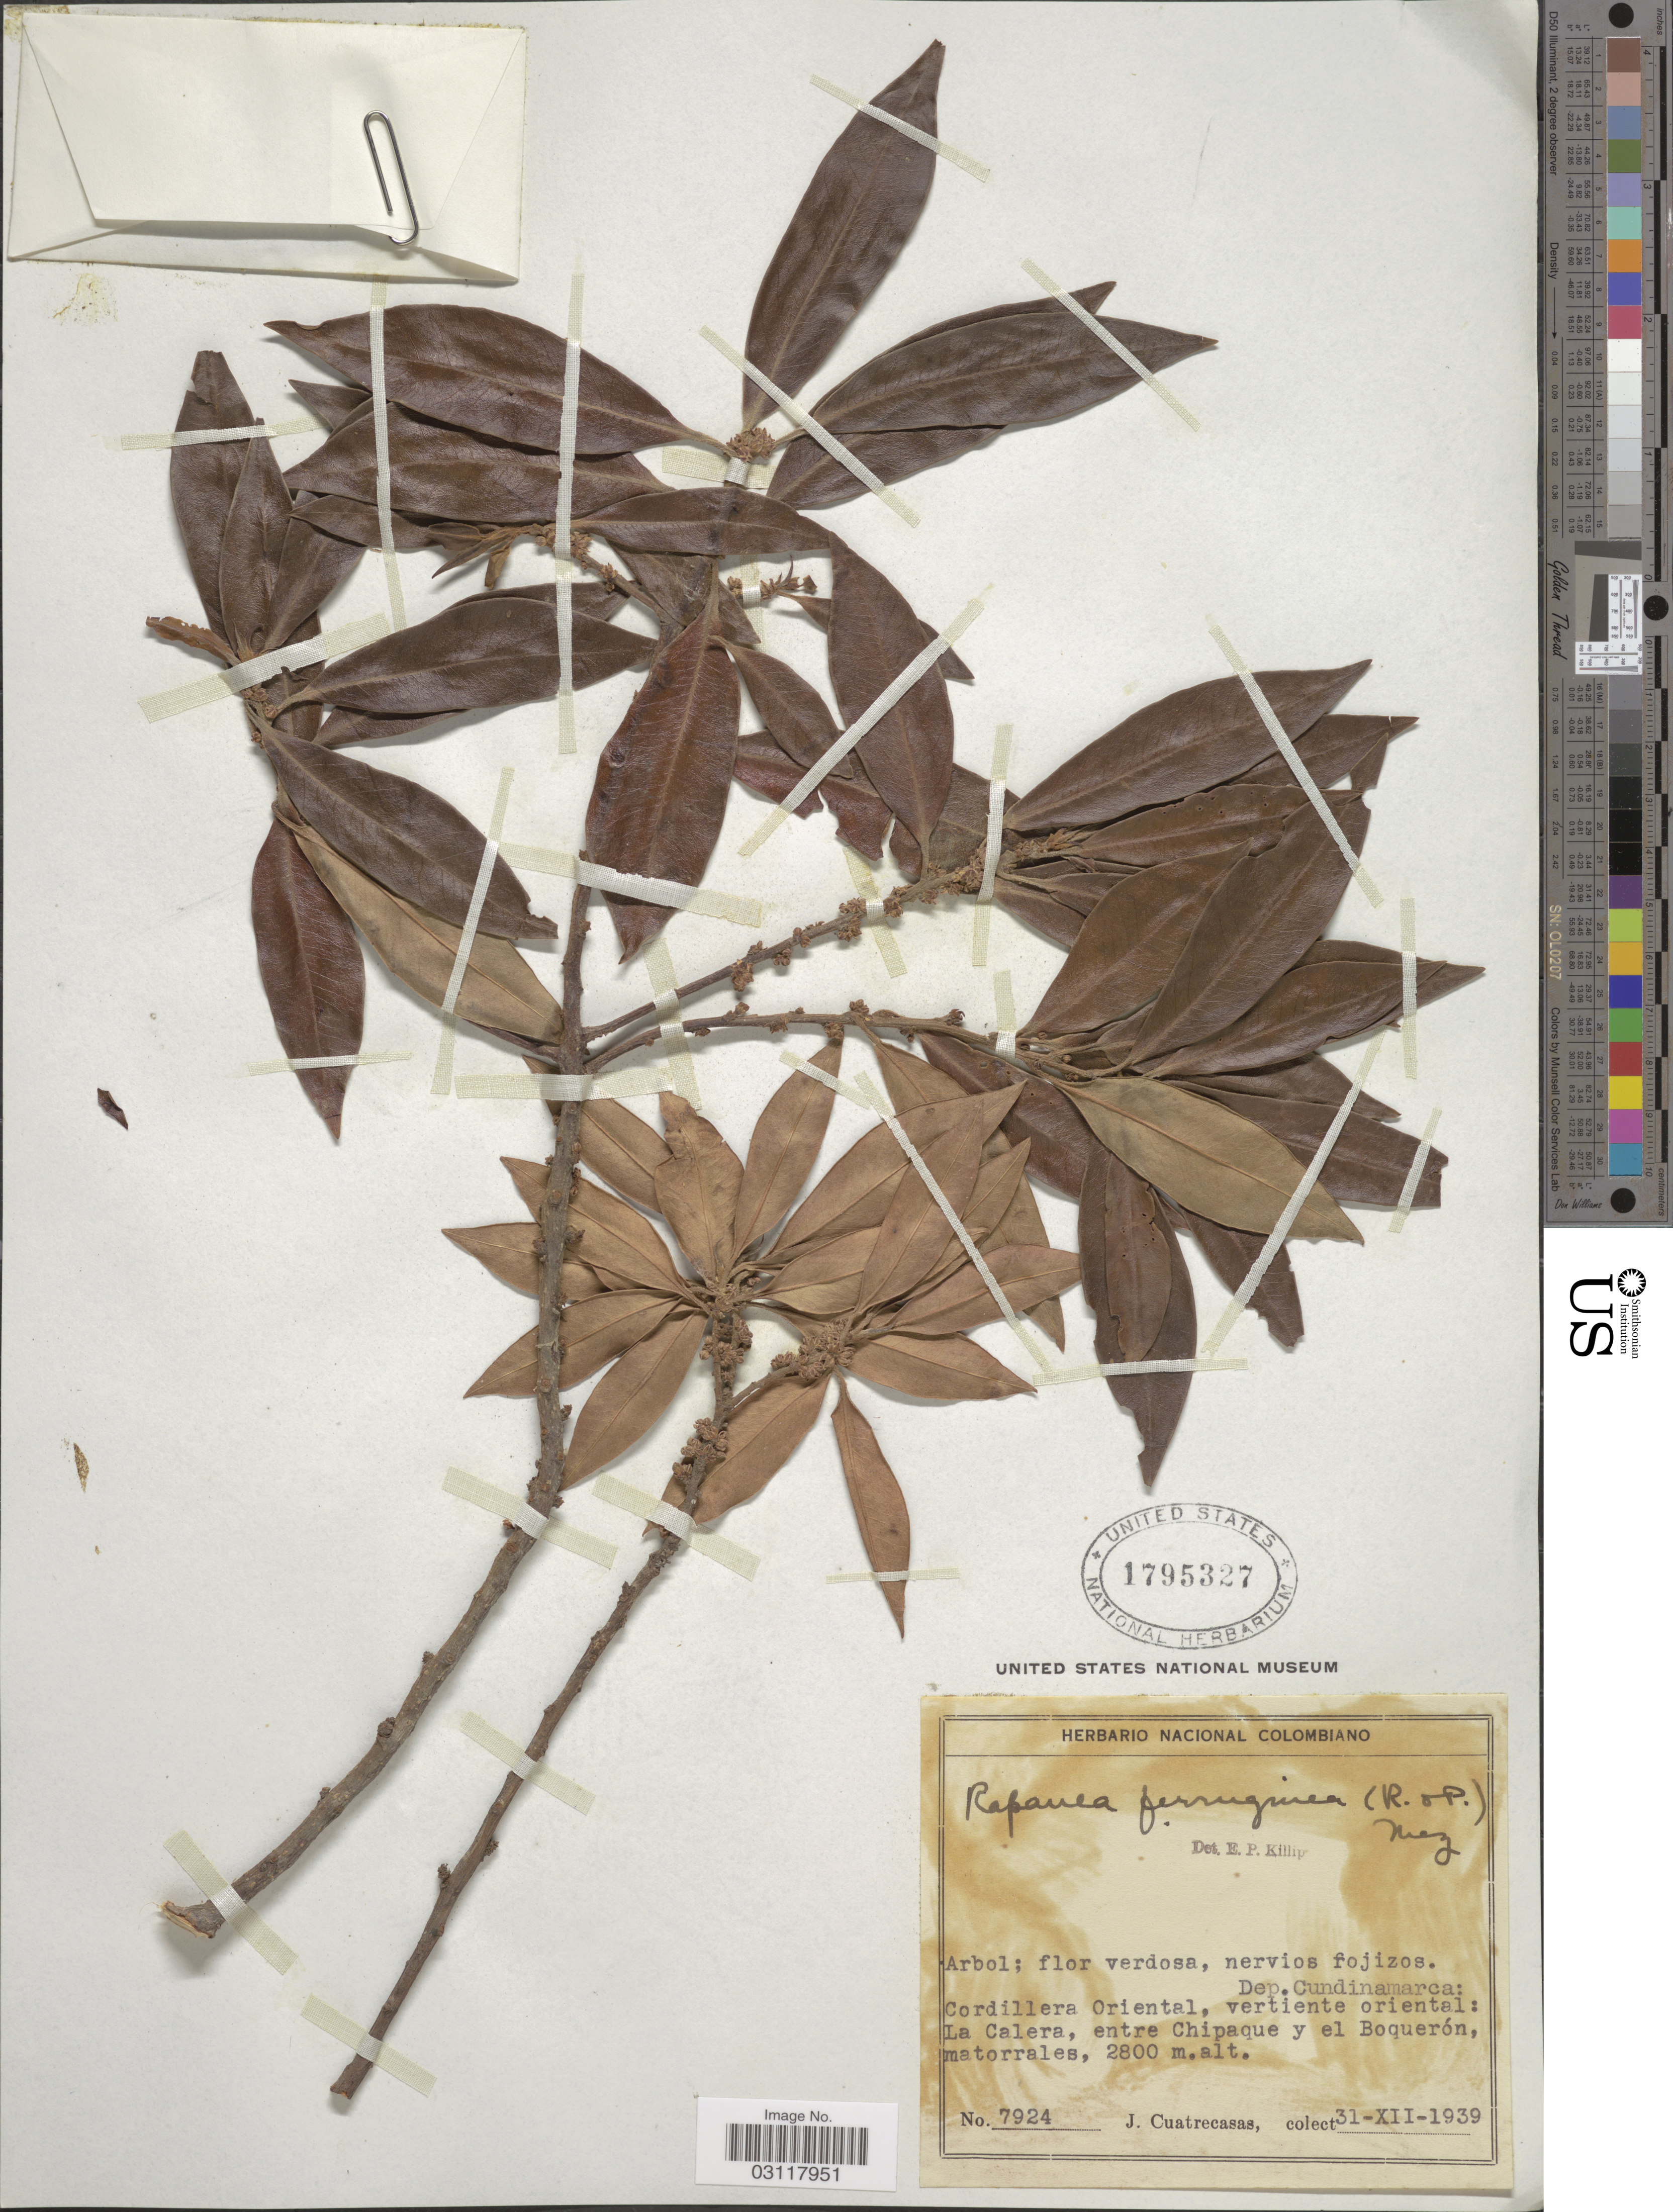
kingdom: Plantae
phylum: Tracheophyta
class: Magnoliopsida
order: Ericales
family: Primulaceae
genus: Rapanea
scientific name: Rapanea ferruginea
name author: (Ruiz & Pav.) Mez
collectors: J. Cuatrecasas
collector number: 7924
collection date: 1939-12-31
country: Colombia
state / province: Cundinamarca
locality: Dep. Cundinamarca: Cordillera Oriental, vertiente oriental: La Calera, entre Chipaque y el Boquerón.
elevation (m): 2800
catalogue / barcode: US 1795327